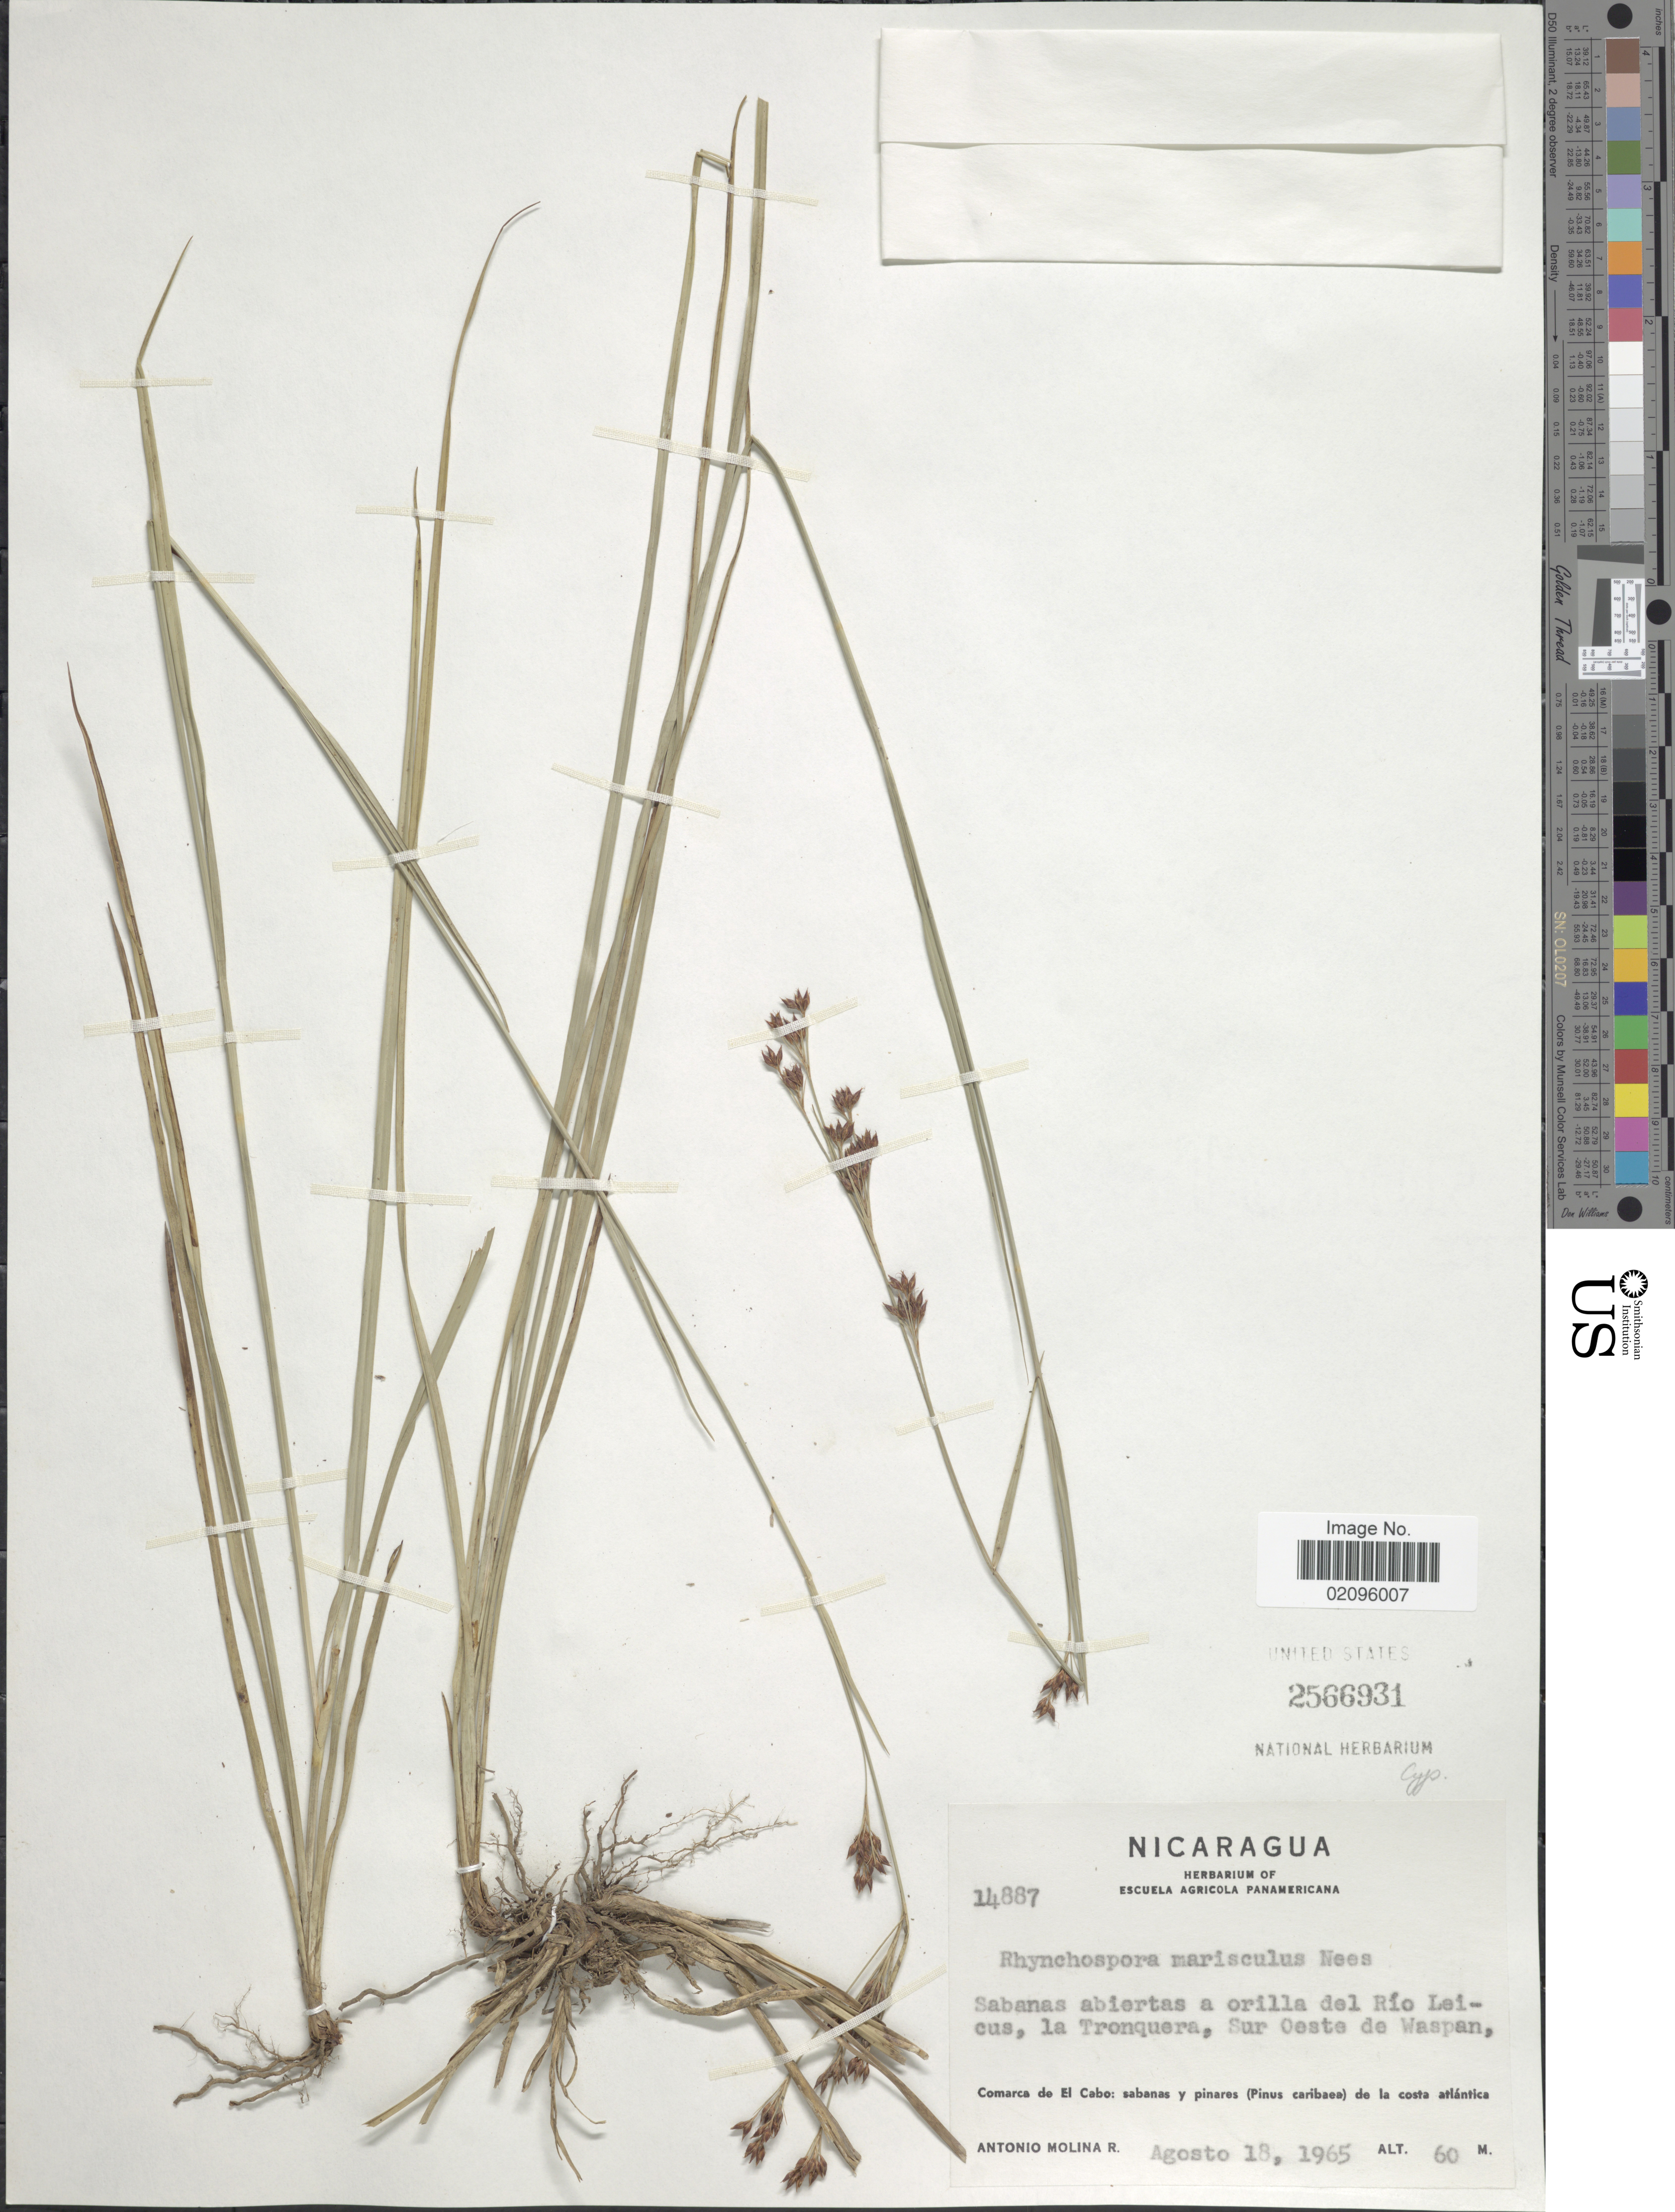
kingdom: Plantae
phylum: Tracheophyta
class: Liliopsida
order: Poales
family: Cyperaceae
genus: Rhynchospora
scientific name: Rhynchospora marisculus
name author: Lindl. & Nees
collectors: A. Molina R.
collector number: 14887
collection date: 1965-08-18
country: Nicaragua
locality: Sabanas abiertas a orilla del Rio Leicus, la Tronquera, Sur Oeste de Waspan, Comarca de El Cabo: sabanas y pinares de la costa atlantica.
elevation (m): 60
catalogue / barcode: US 2566931